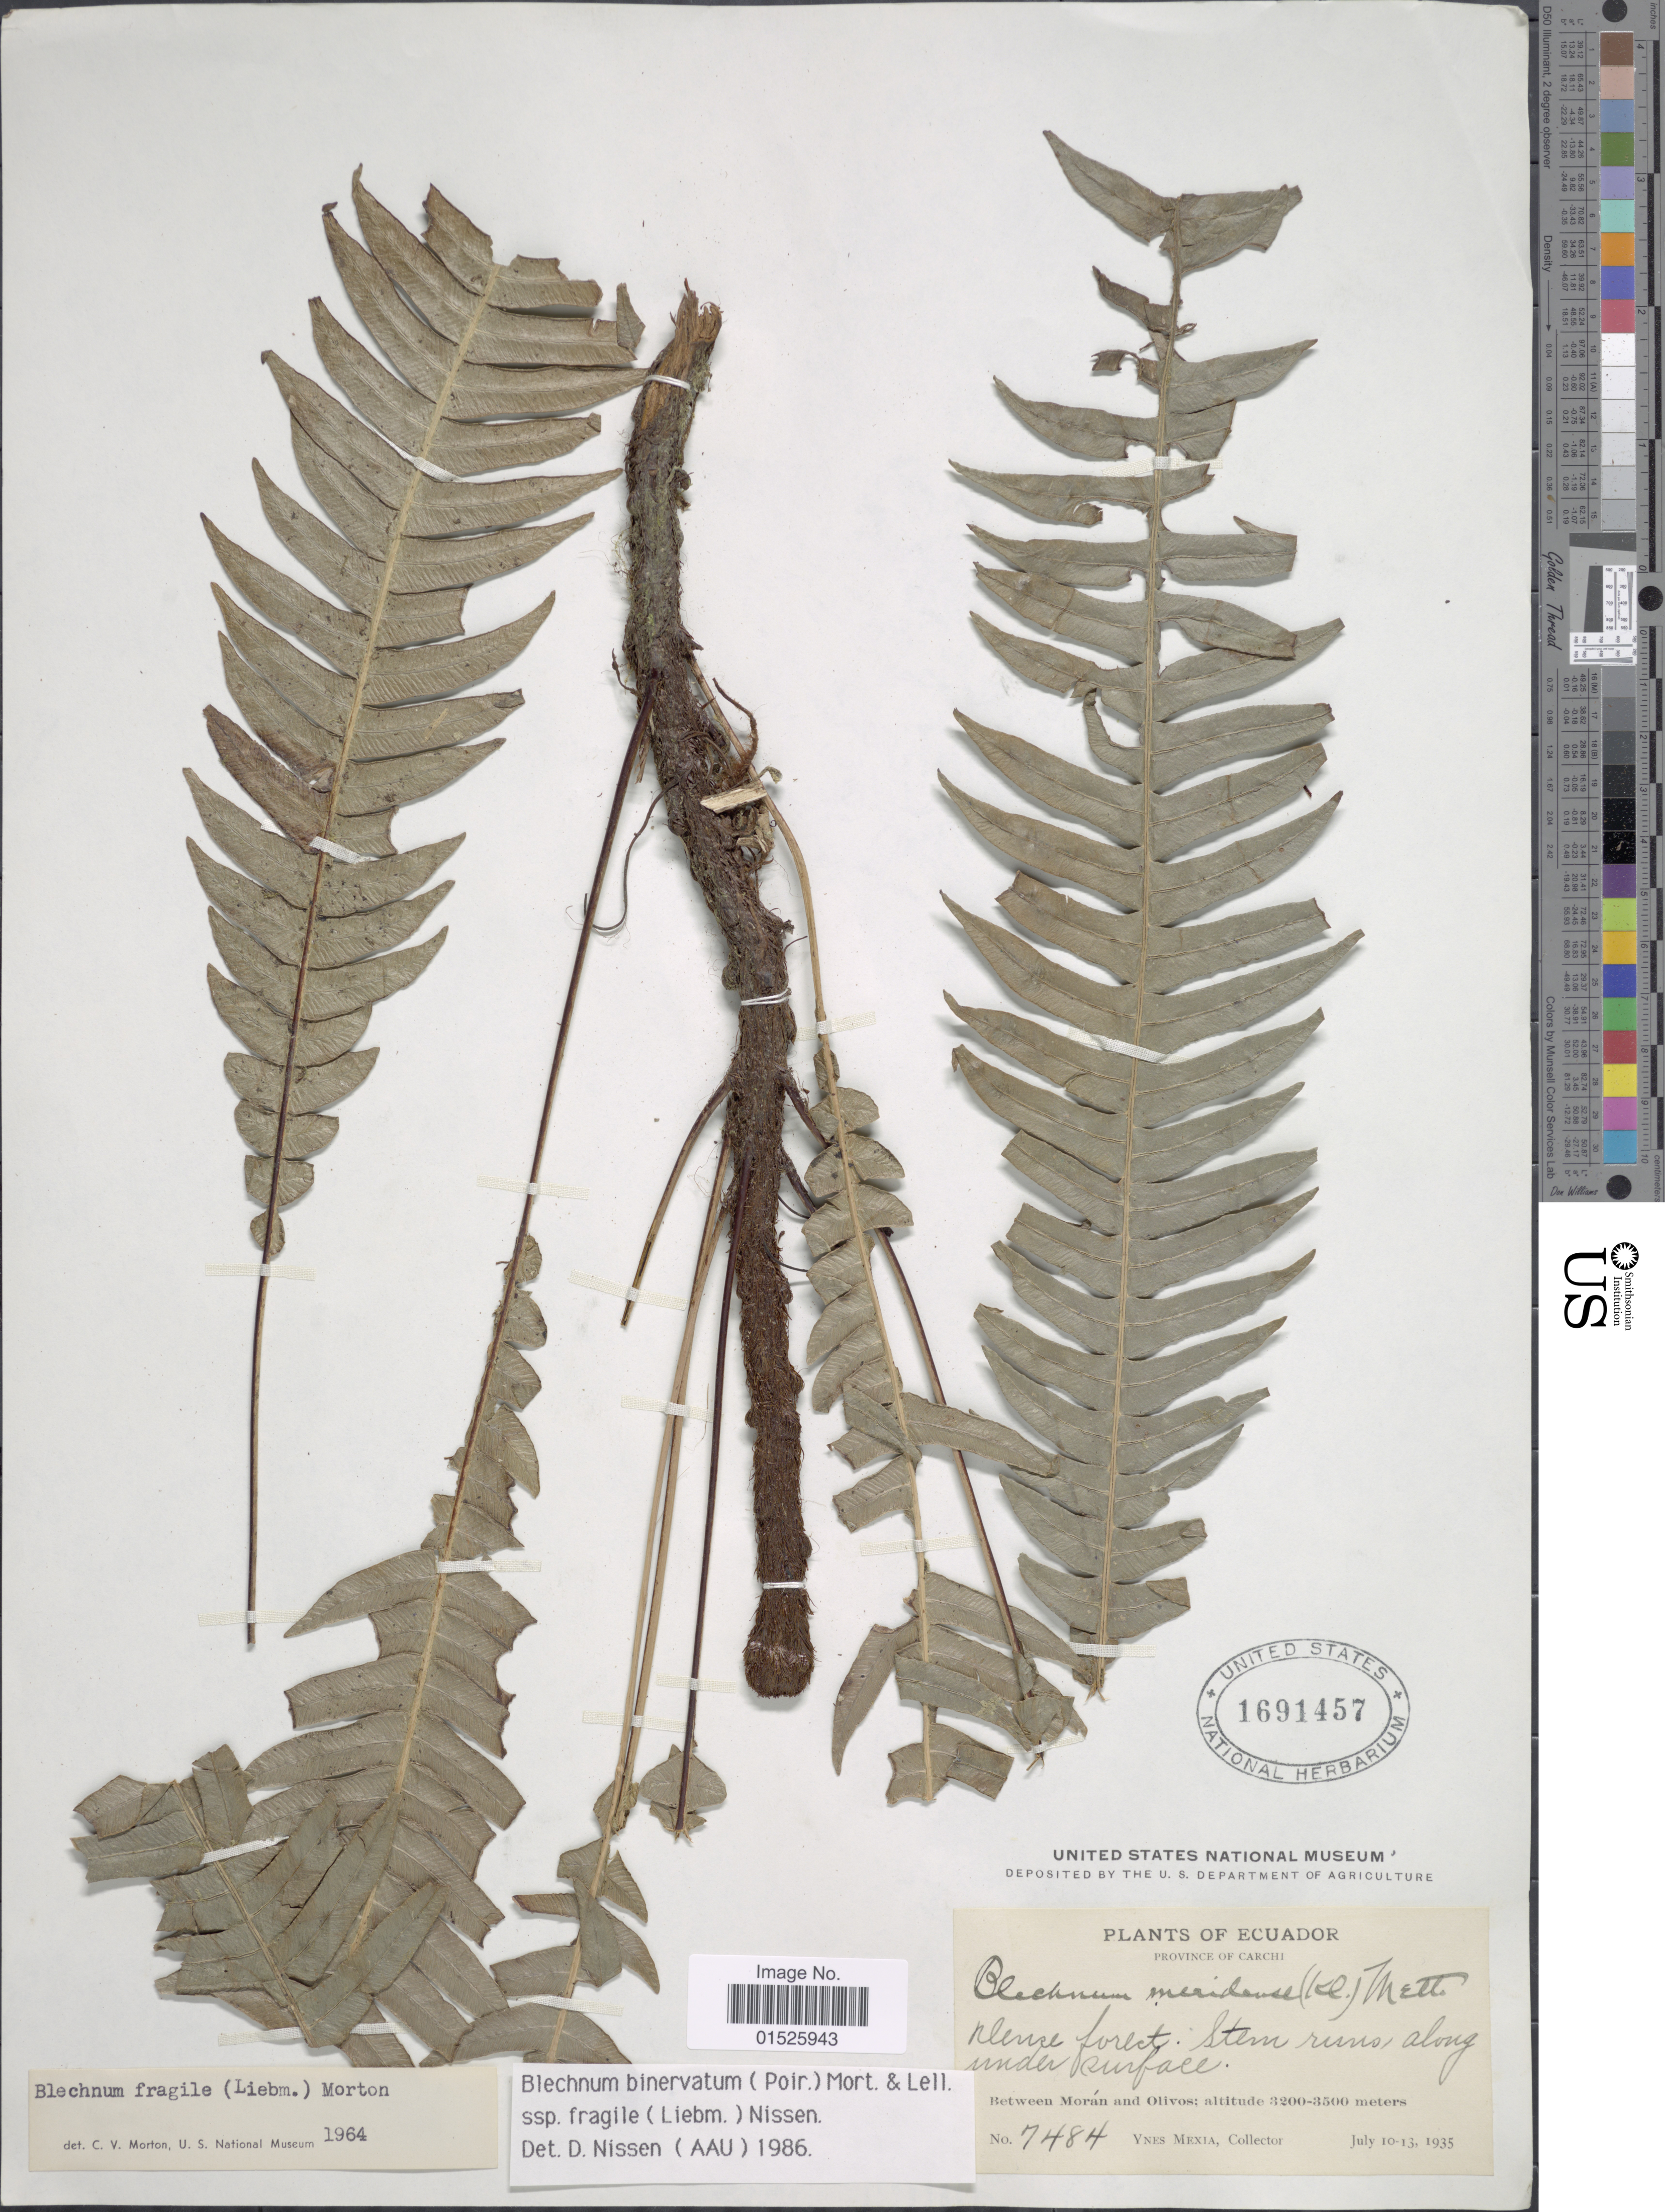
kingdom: Plantae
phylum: Tracheophyta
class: Polypodiopsida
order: Polypodiales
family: Blechnaceae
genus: Blechnum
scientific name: Blechnum fragile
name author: (Liebm.) C.V. Morton & Lellinger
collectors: Y. Mexia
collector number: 7484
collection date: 1935-07-10/1935-07-13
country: Ecuador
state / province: Carchi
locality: Between Morán and Olivos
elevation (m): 3200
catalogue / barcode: US 1691457